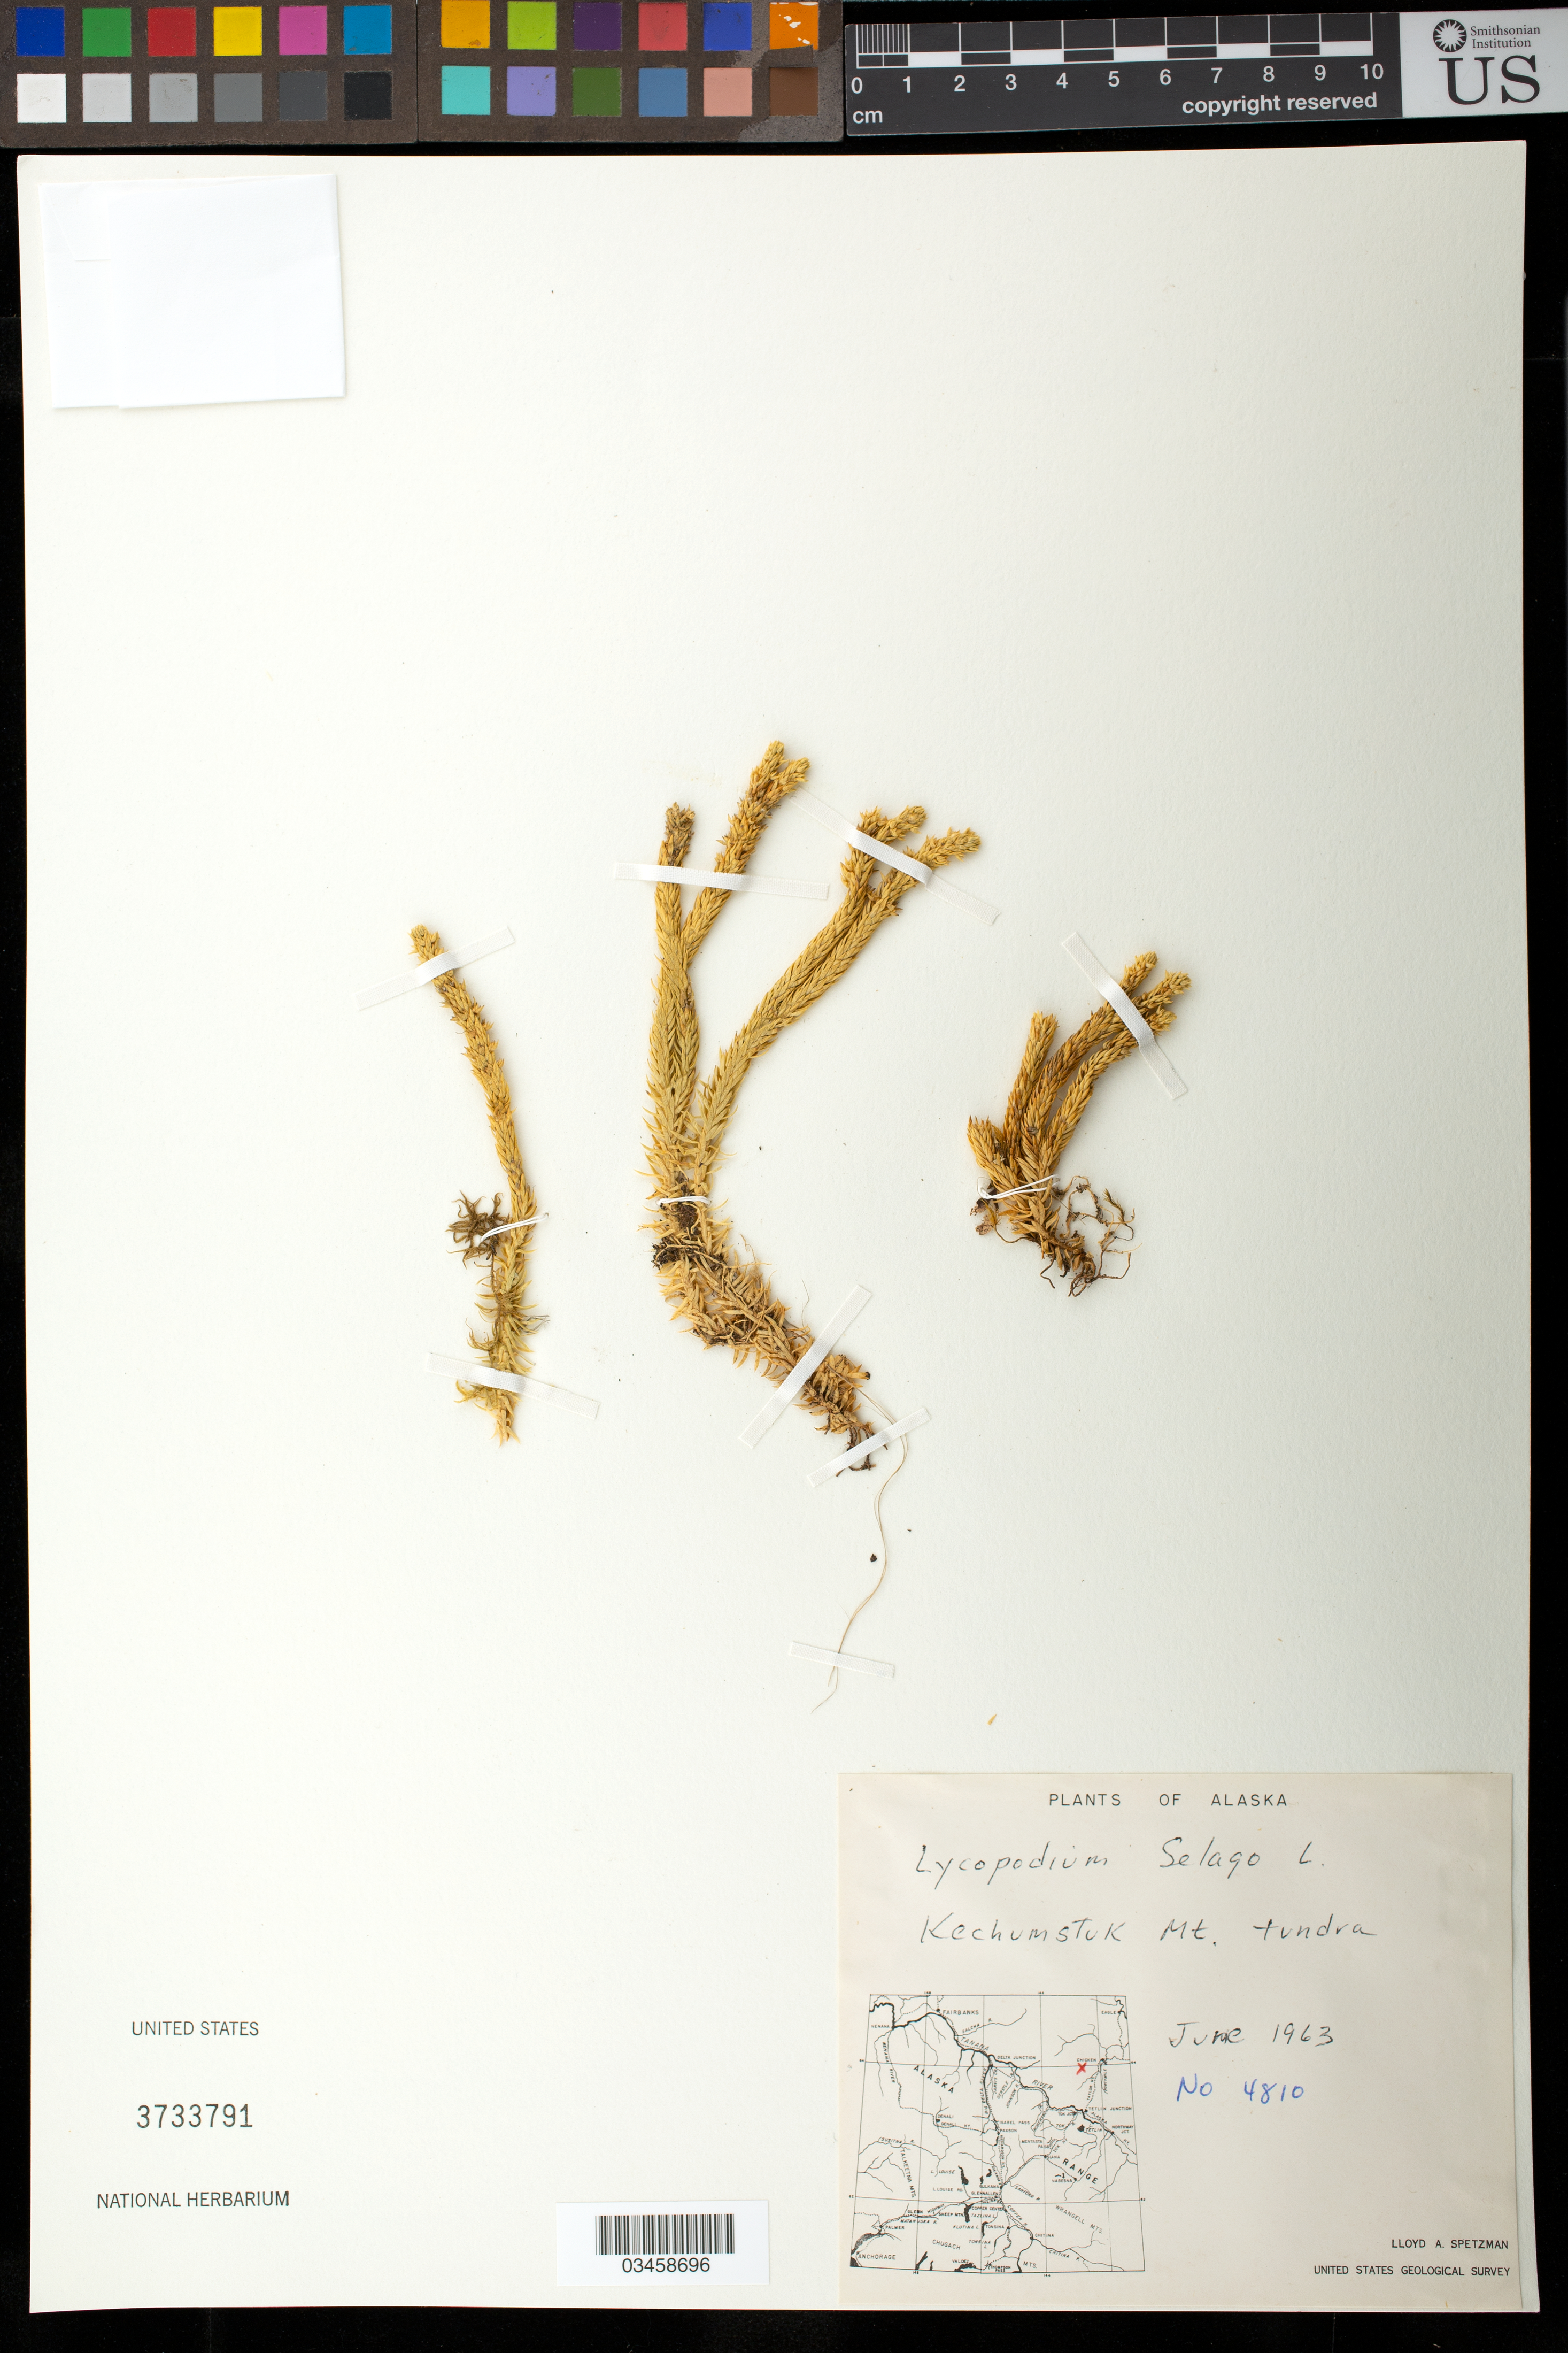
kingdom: Plantae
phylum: Tracheophyta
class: Lycopodiopsida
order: Lycopodiales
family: Lycopodiaceae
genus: Huperzia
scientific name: Huperzia selago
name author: (L.) Bernh. ex Schrank & Mart.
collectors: L. Spetzman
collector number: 4810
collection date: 1963-06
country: United States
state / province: Alaska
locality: Kechumstuk Mt.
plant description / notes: OR # 231032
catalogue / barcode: US 3733791